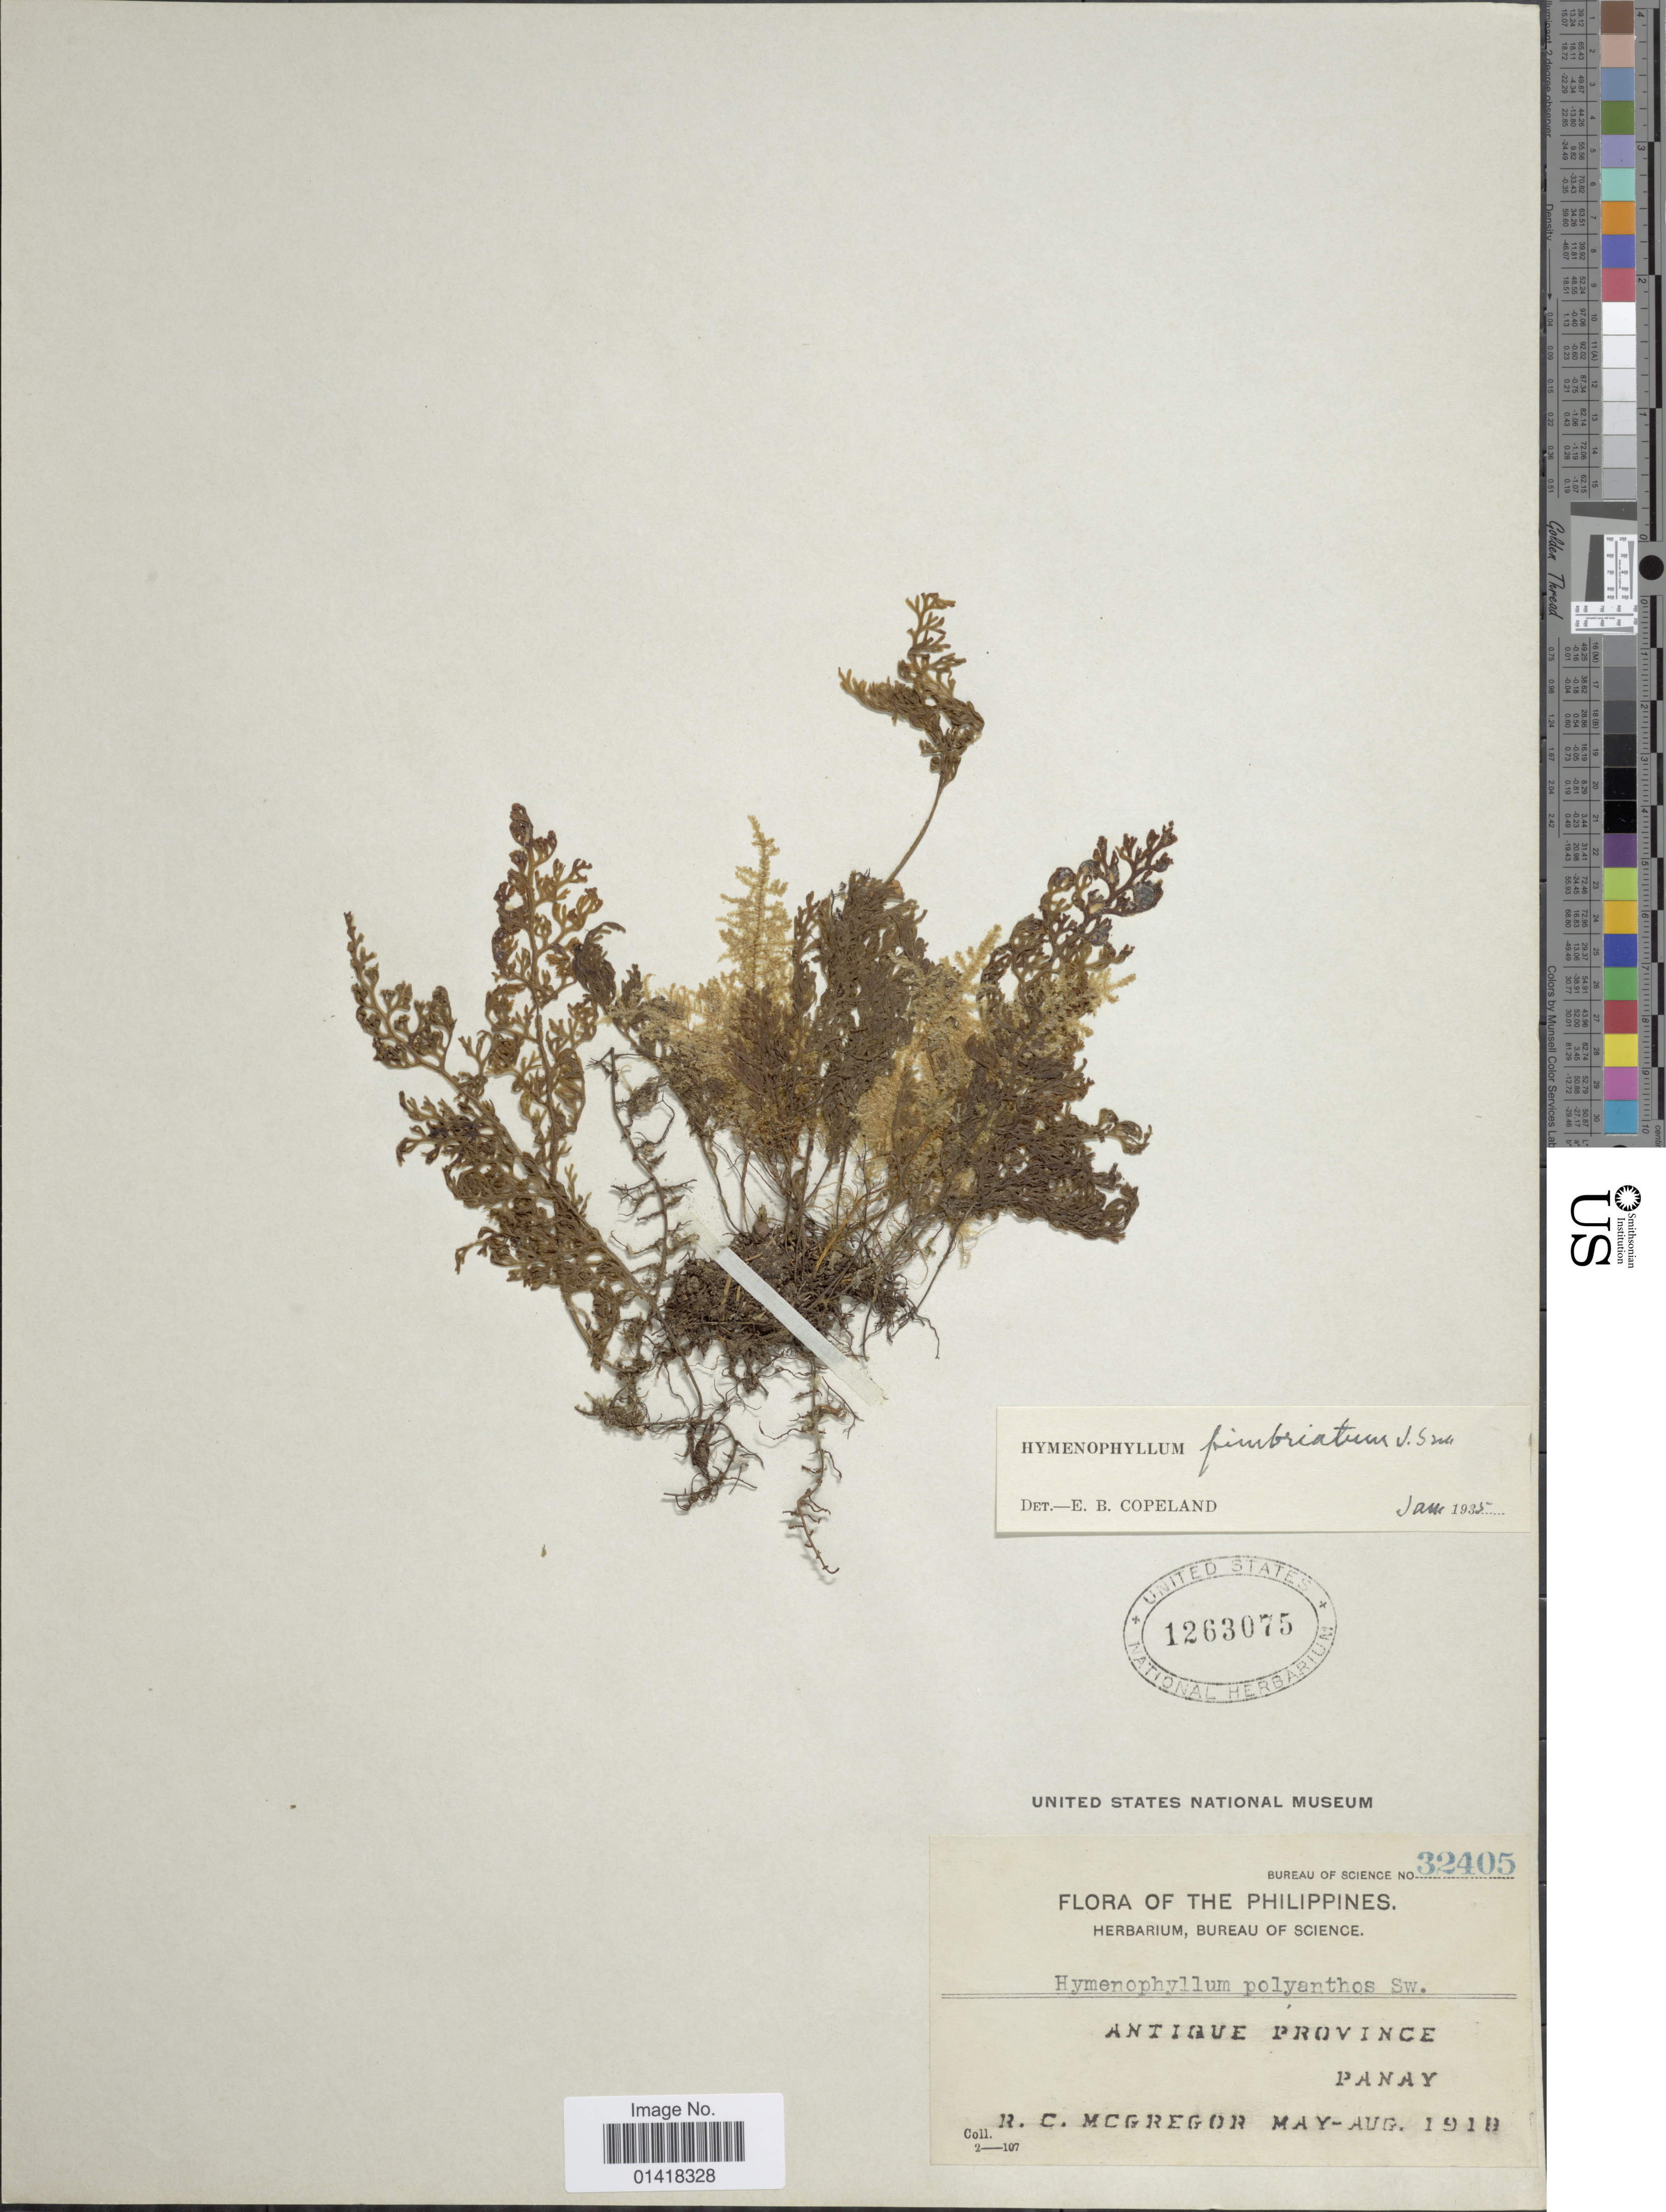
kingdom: Plantae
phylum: Tracheophyta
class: Polypodiopsida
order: Hymenophyllales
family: Hymenophyllaceae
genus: Hymenophyllum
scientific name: Hymenophyllum fimbriatum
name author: J. Sm.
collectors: R. C. McGregor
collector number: Bureau of Science 32405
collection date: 1918-05/1918-08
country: Philippines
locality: The Philippines. Antique Province, Panay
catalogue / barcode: US 1263075